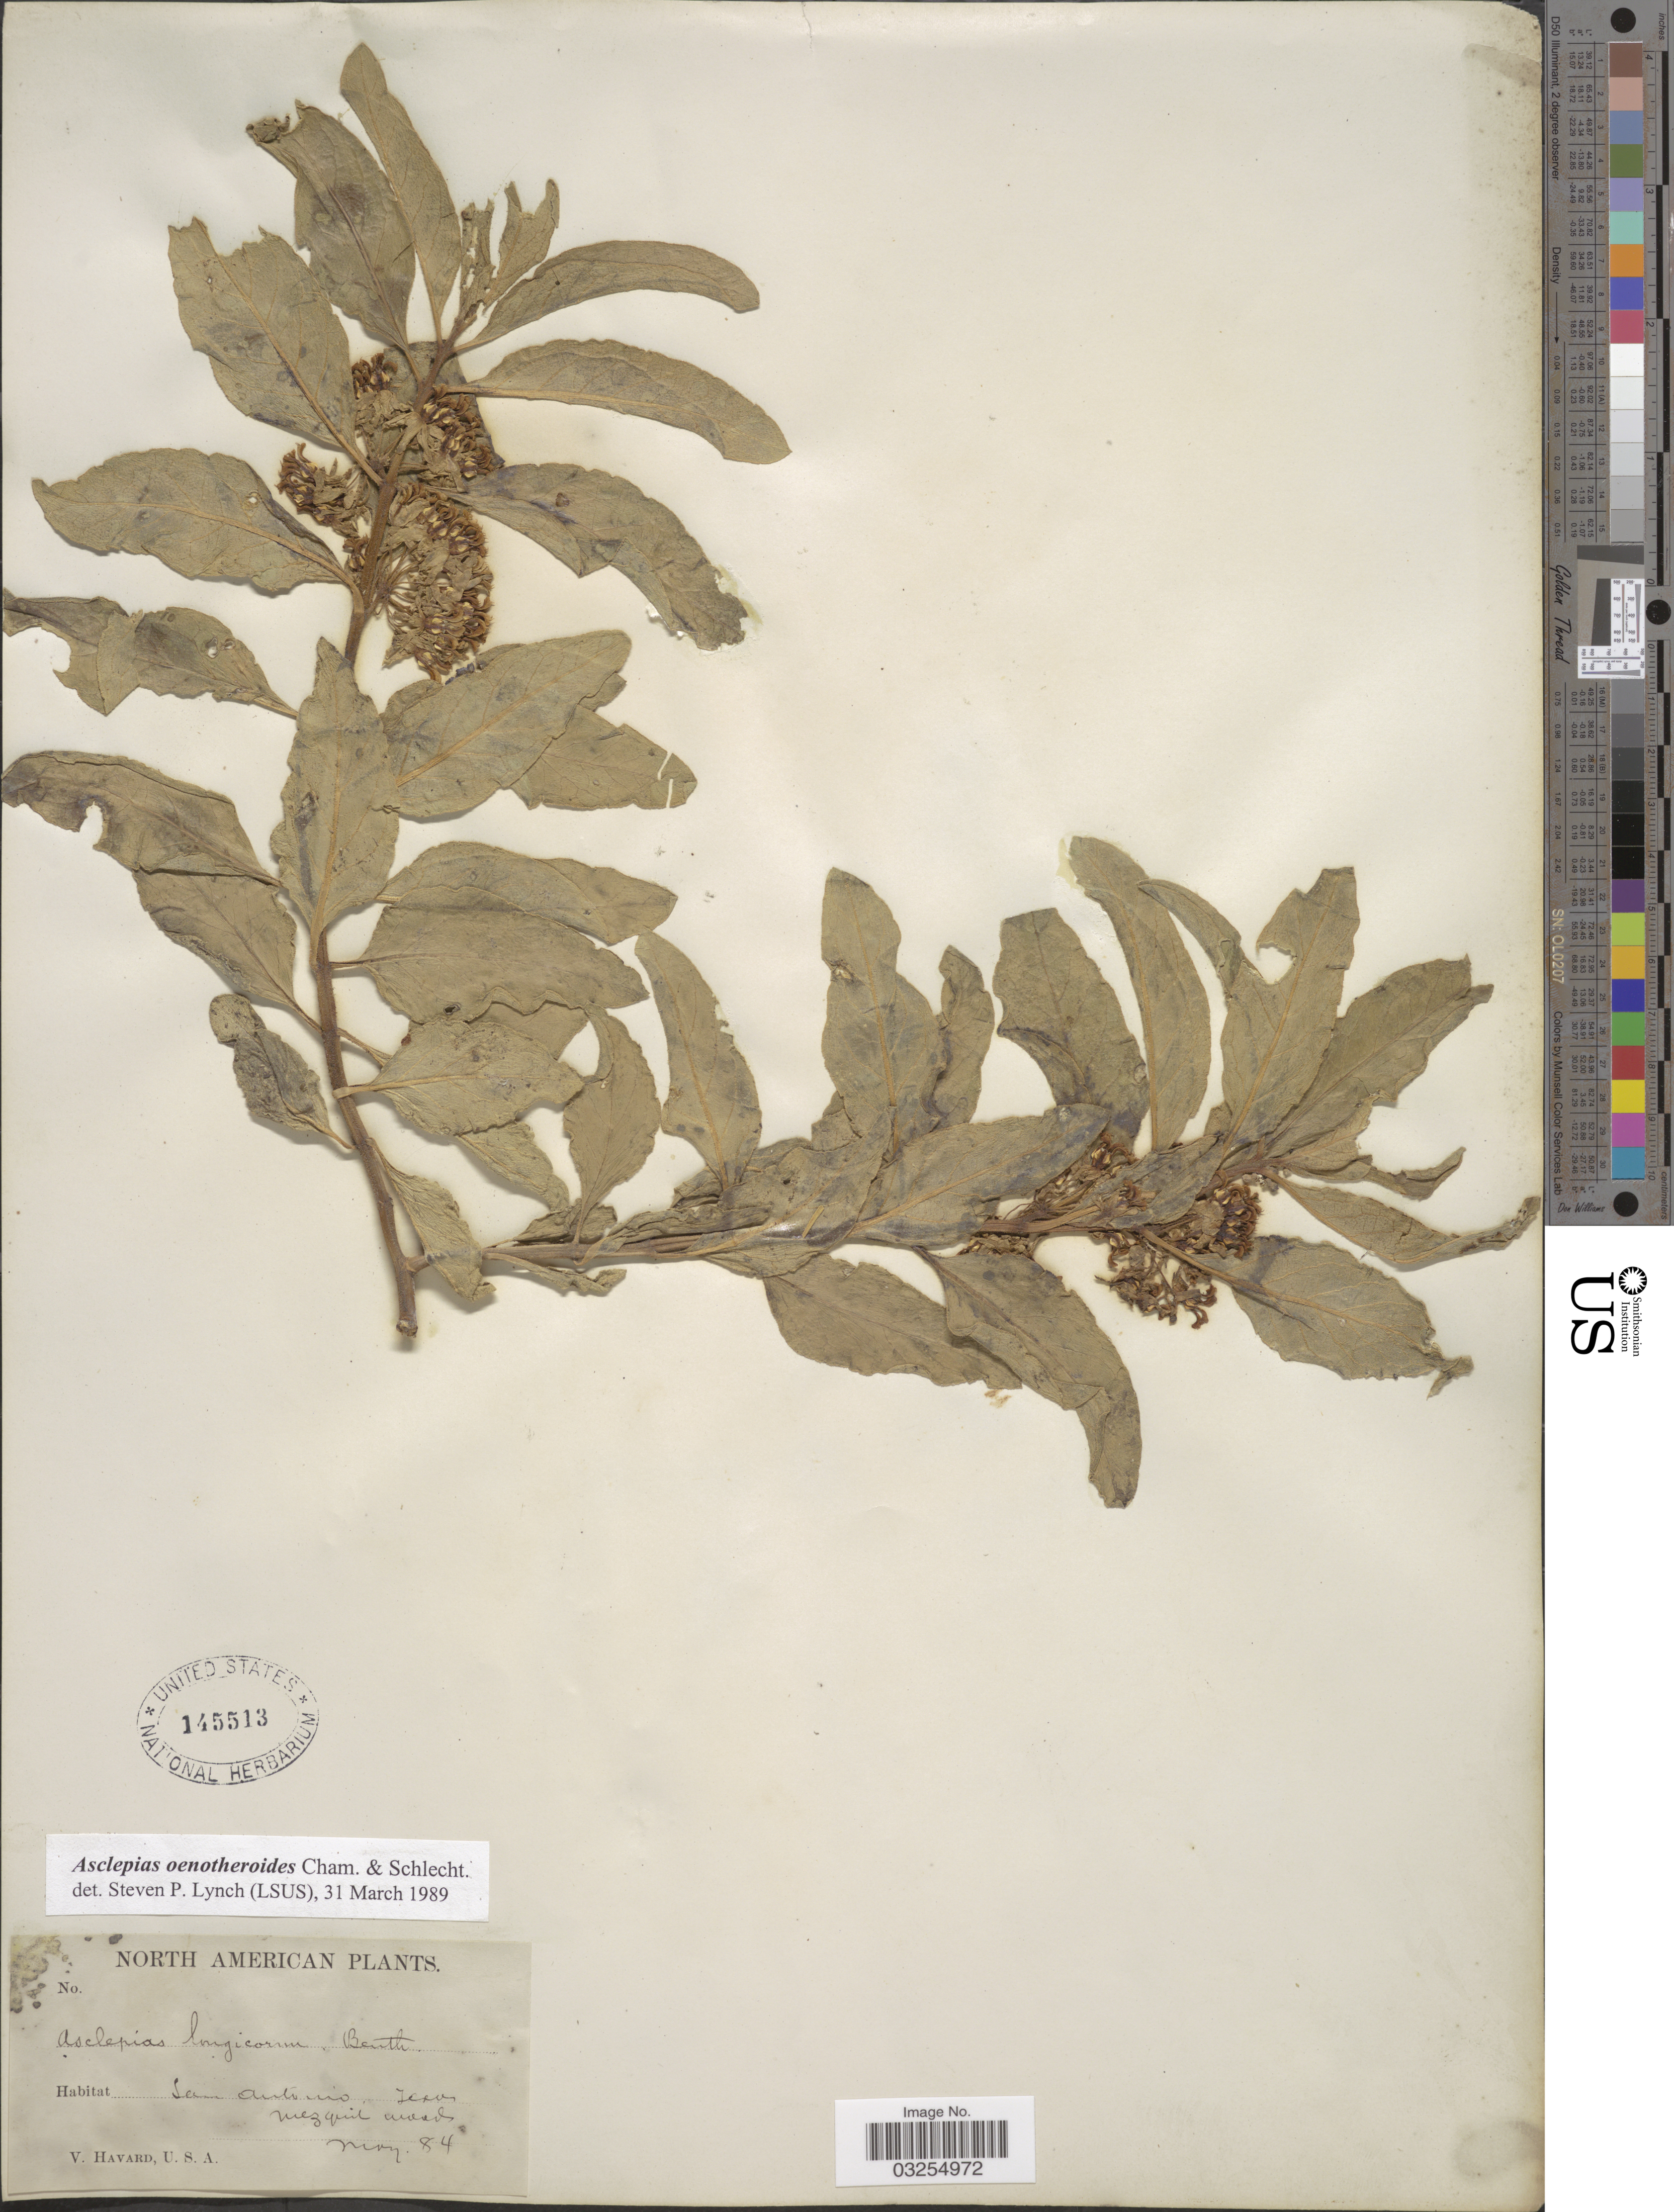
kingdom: Plantae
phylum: Tracheophyta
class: Magnoliopsida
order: Gentianales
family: Apocynaceae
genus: Asclepias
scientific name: Asclepias oenotheroides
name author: Schltdl. & Cham.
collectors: V. Havard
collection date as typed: Transcribed d/m/y: /5/84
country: United States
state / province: Texas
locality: San Antonio.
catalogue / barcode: US 145513